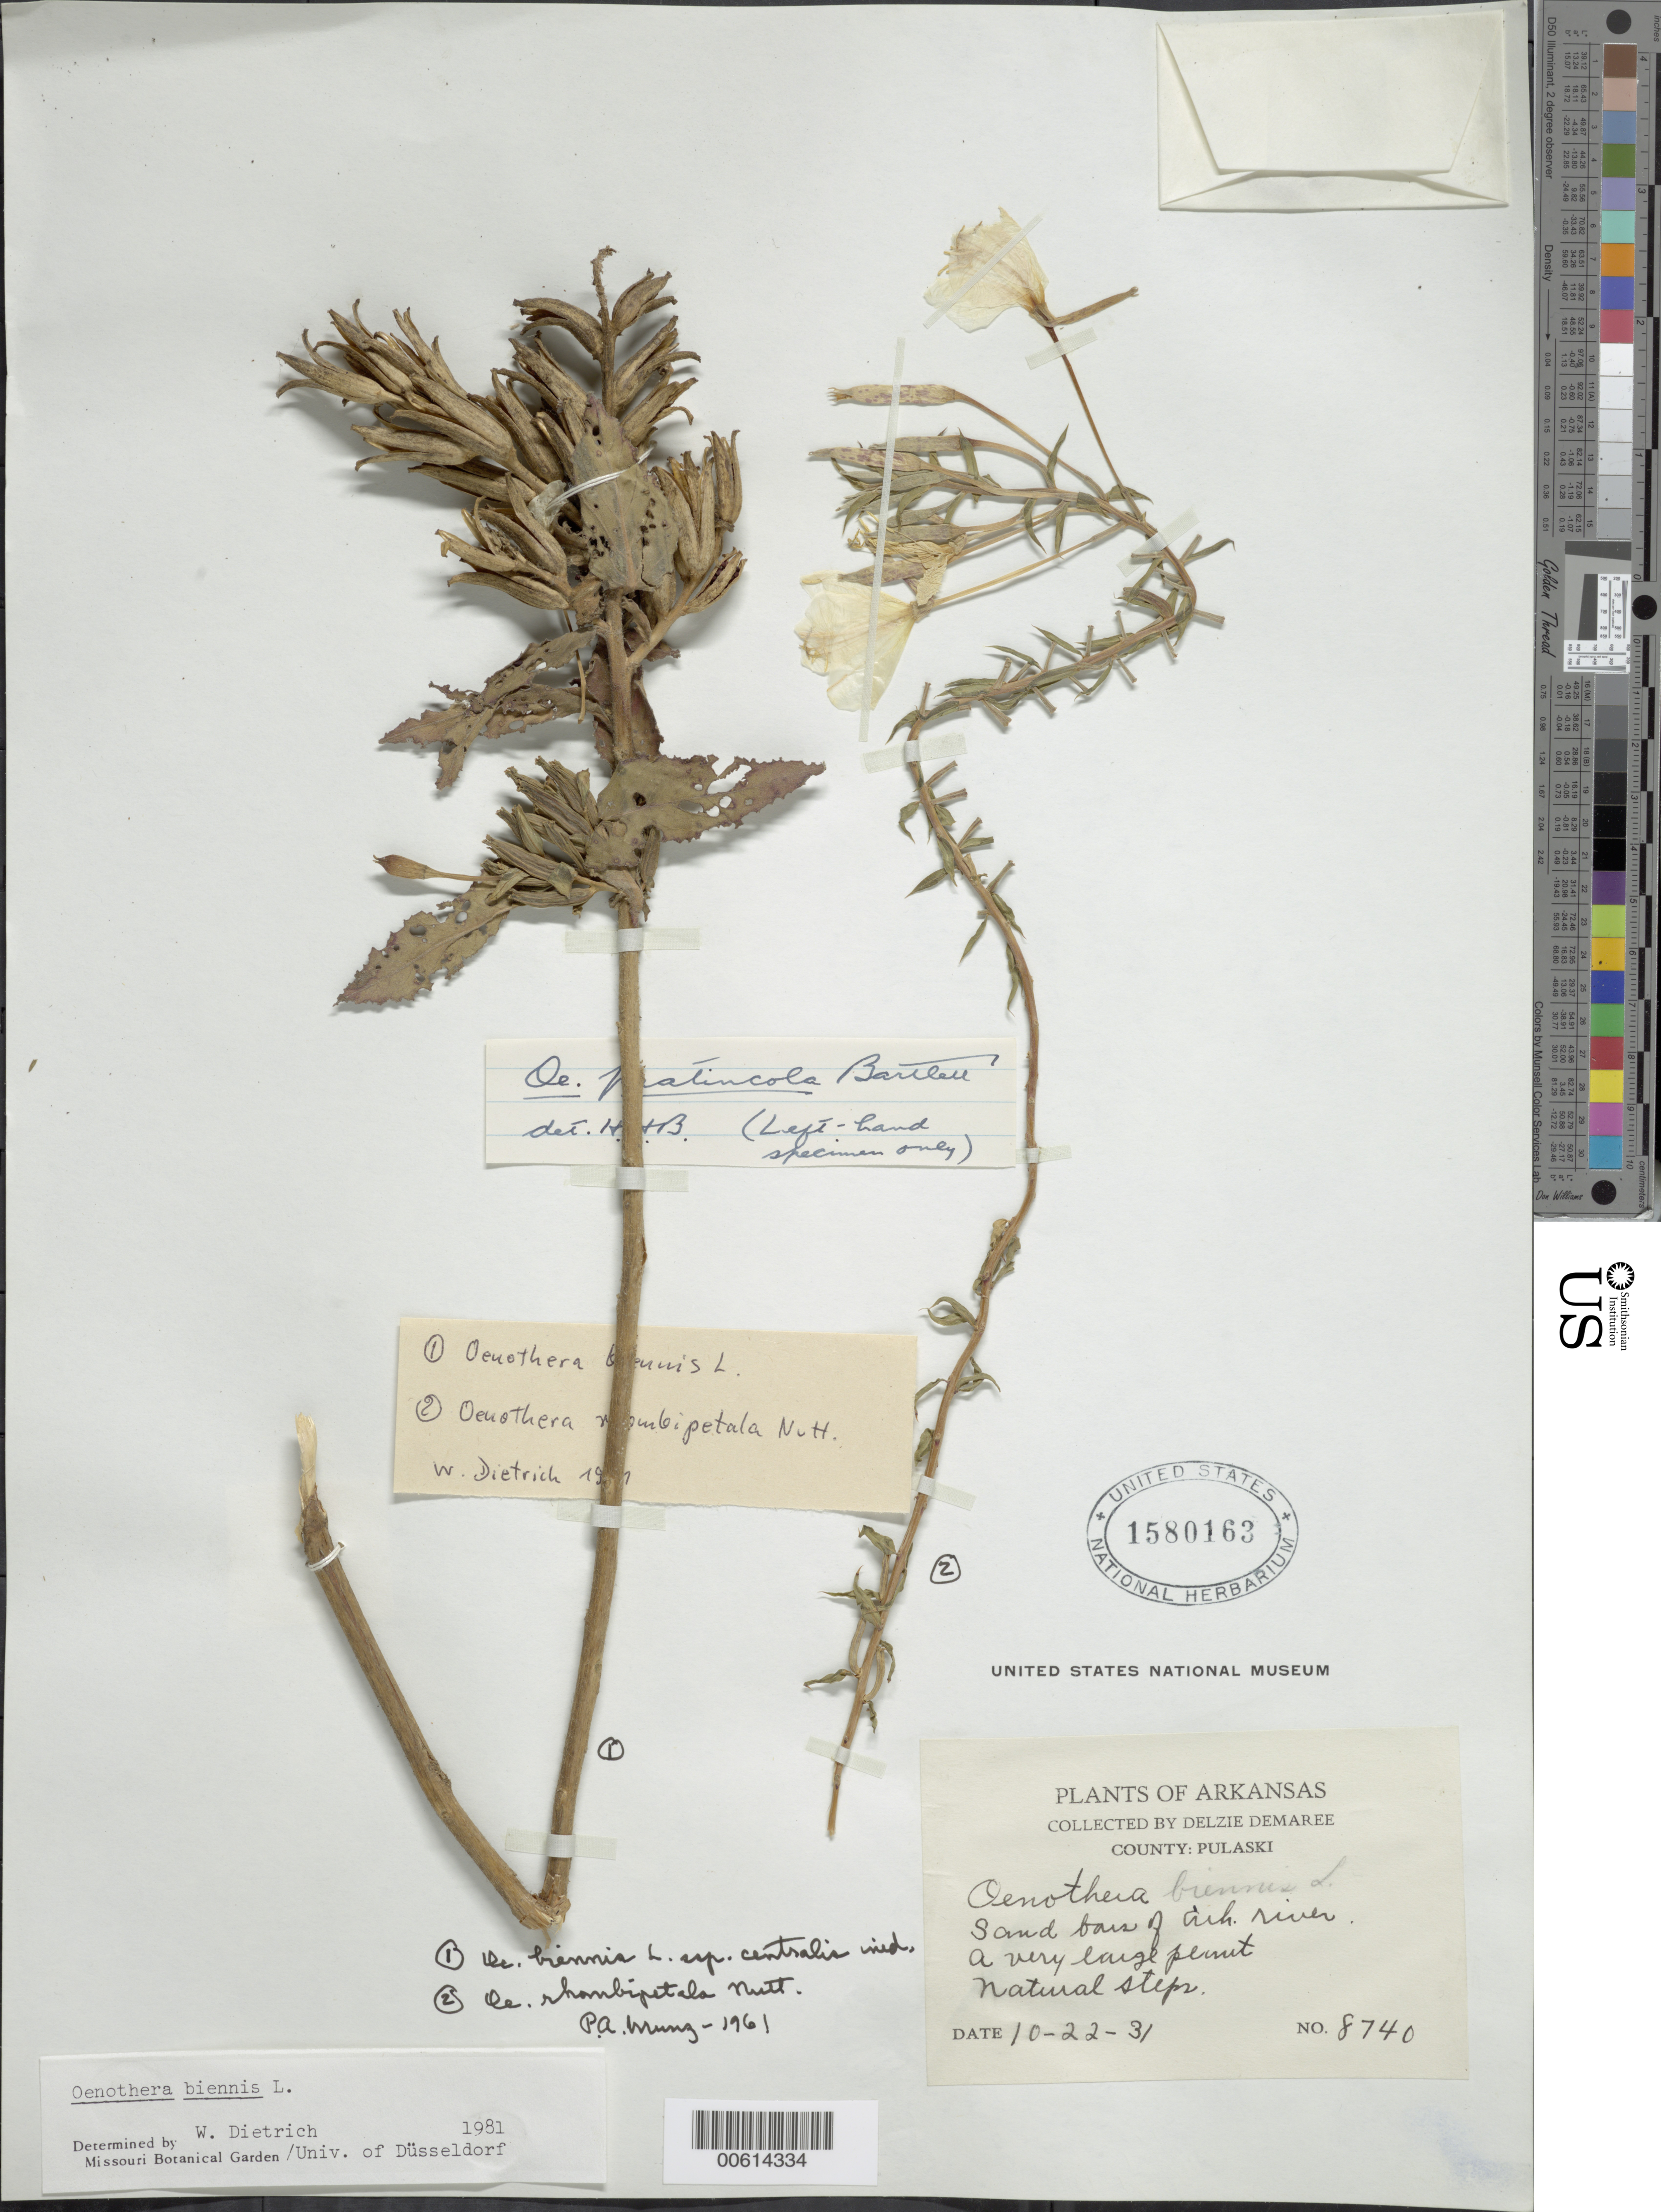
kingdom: Plantae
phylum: Tracheophyta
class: Magnoliopsida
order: Myrtales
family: Onagraceae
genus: Oenothera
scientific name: Oenothera biennis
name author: L.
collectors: D. Demaree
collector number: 8740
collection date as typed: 22 Oct 1931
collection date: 1931-10-22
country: United States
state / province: Arkansas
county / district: Pulaski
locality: Arkansas River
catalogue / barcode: US 1580163